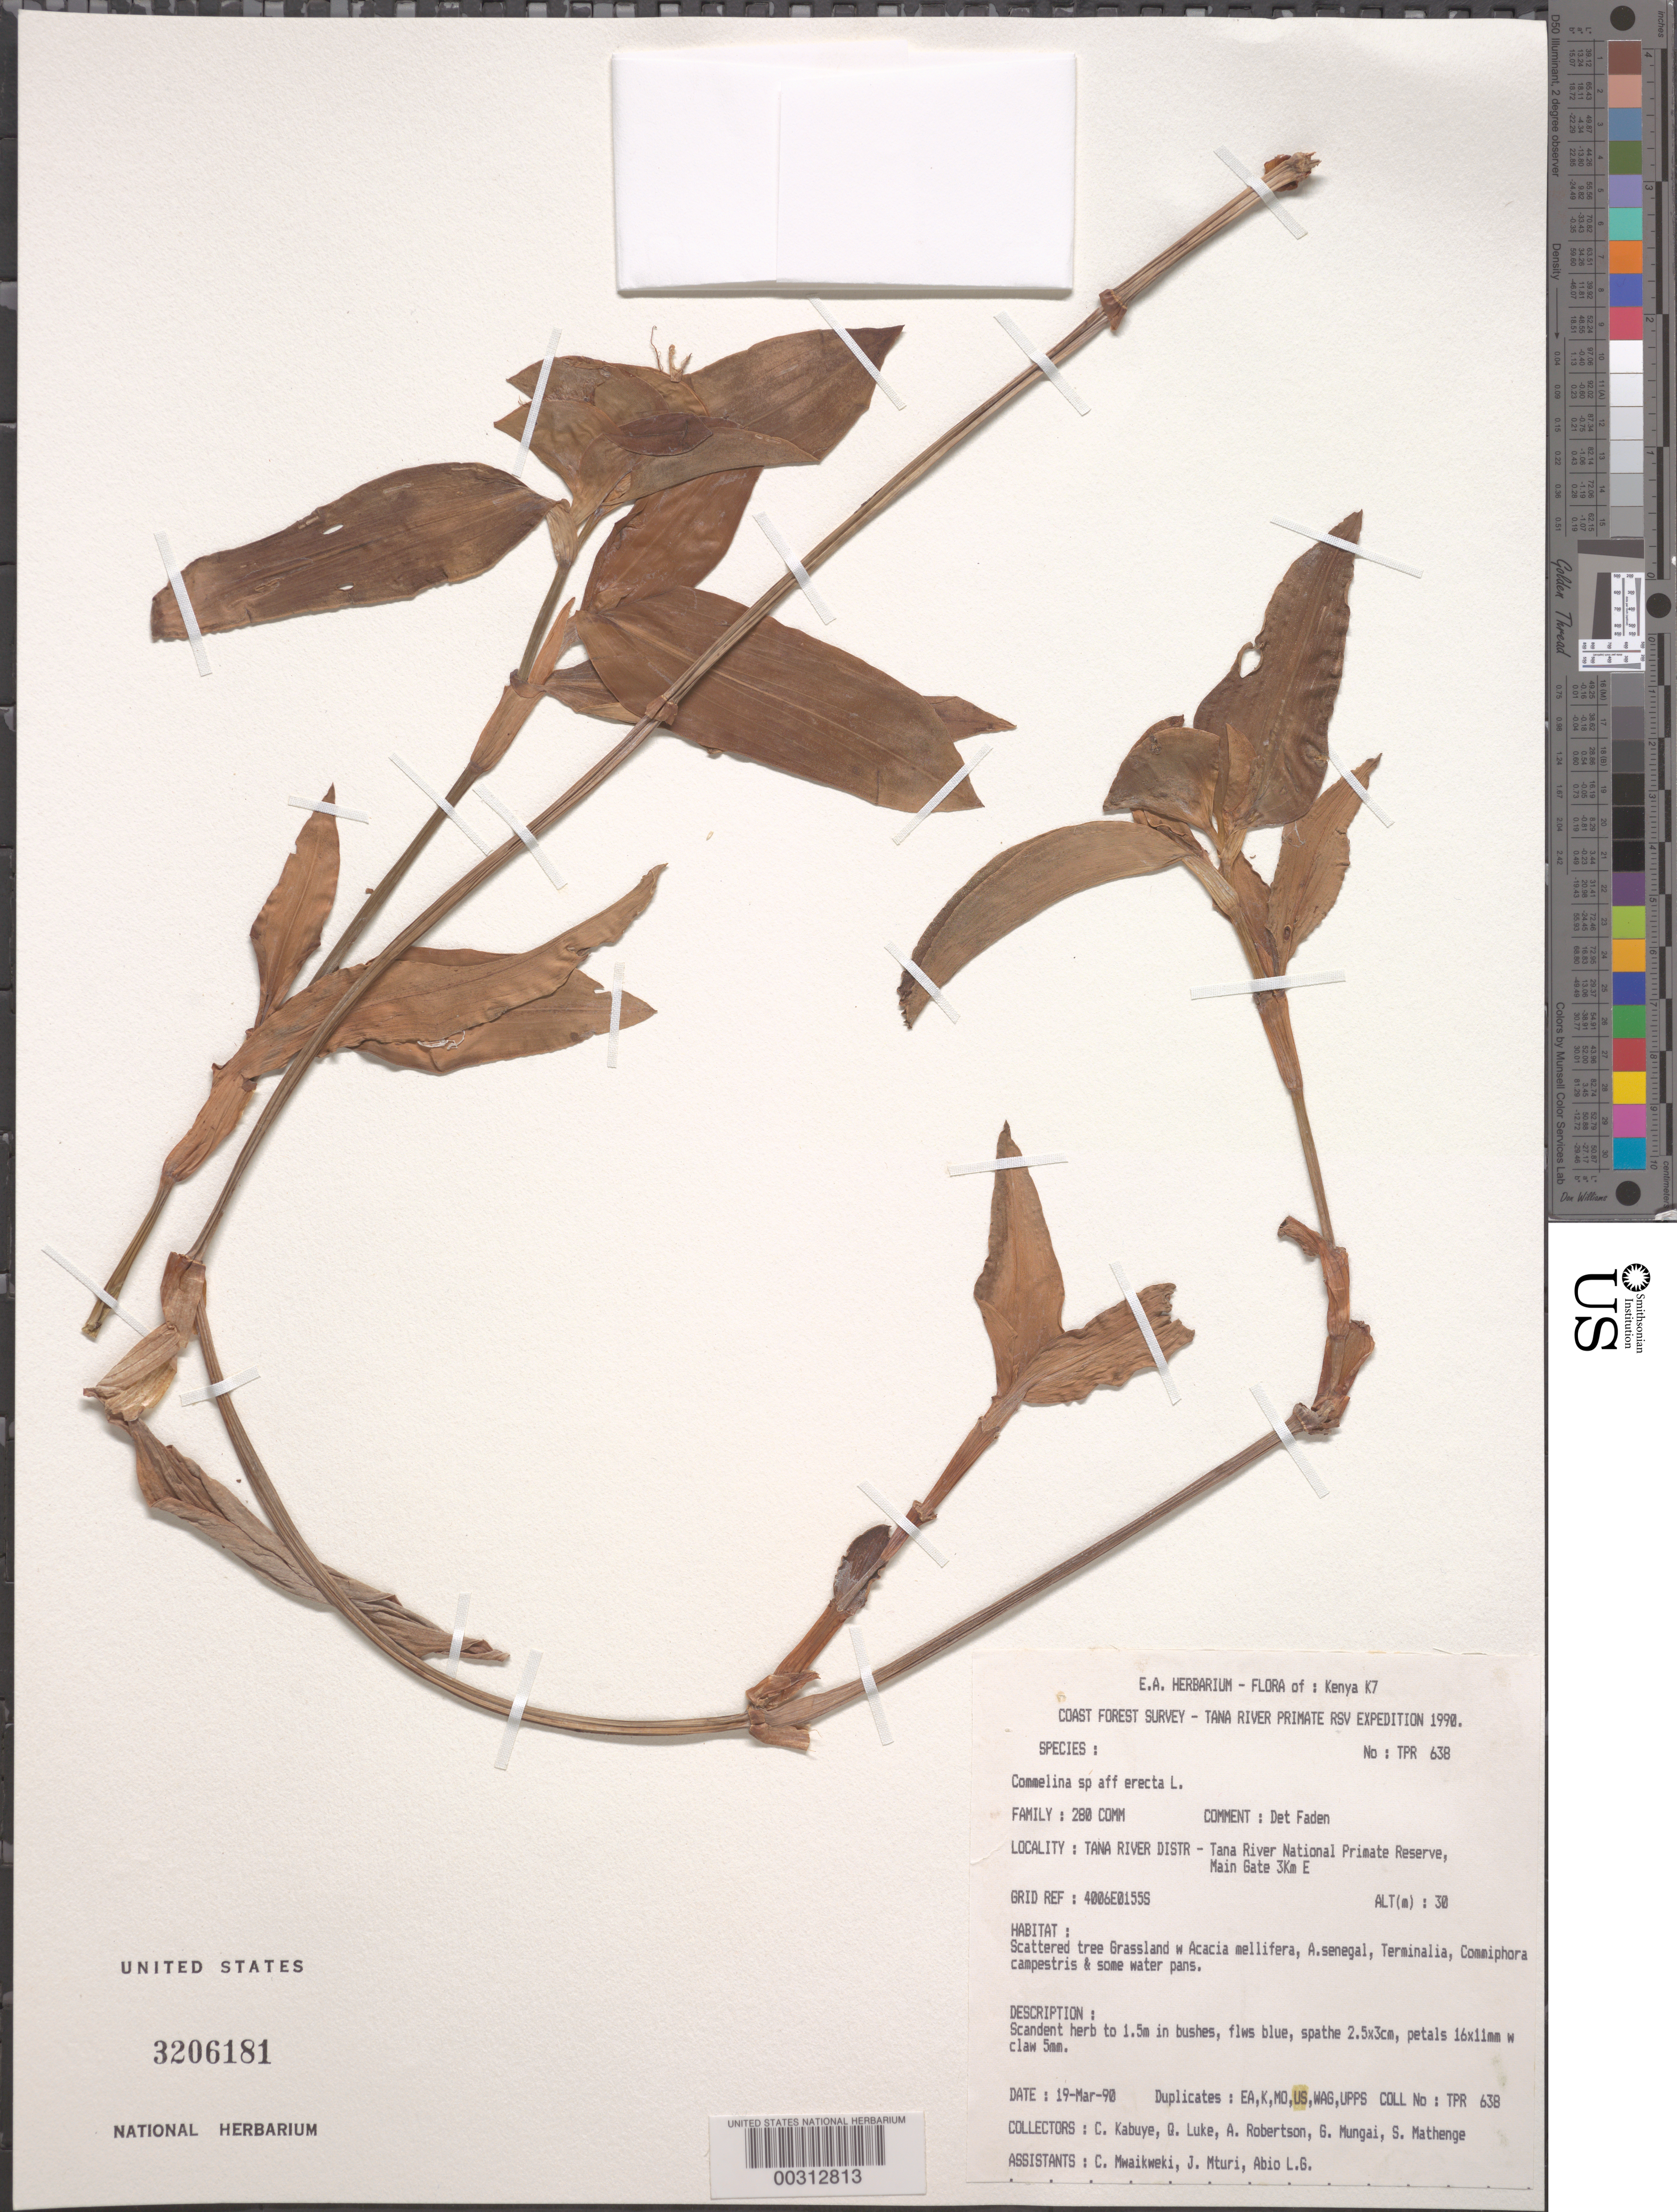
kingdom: Plantae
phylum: Tracheophyta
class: Liliopsida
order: Commelinales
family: Commelinaceae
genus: Commelina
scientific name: Commelina erecta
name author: L.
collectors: C. Kabuye, G. Luke, A. Robertson, G. Mungai & S. Mathenge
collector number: Tpr 638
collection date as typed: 19 Mar 1990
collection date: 1990-03-19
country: Kenya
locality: Tana river national primate reserve, main gate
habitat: Scattered tree grassland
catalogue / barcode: US 3206181